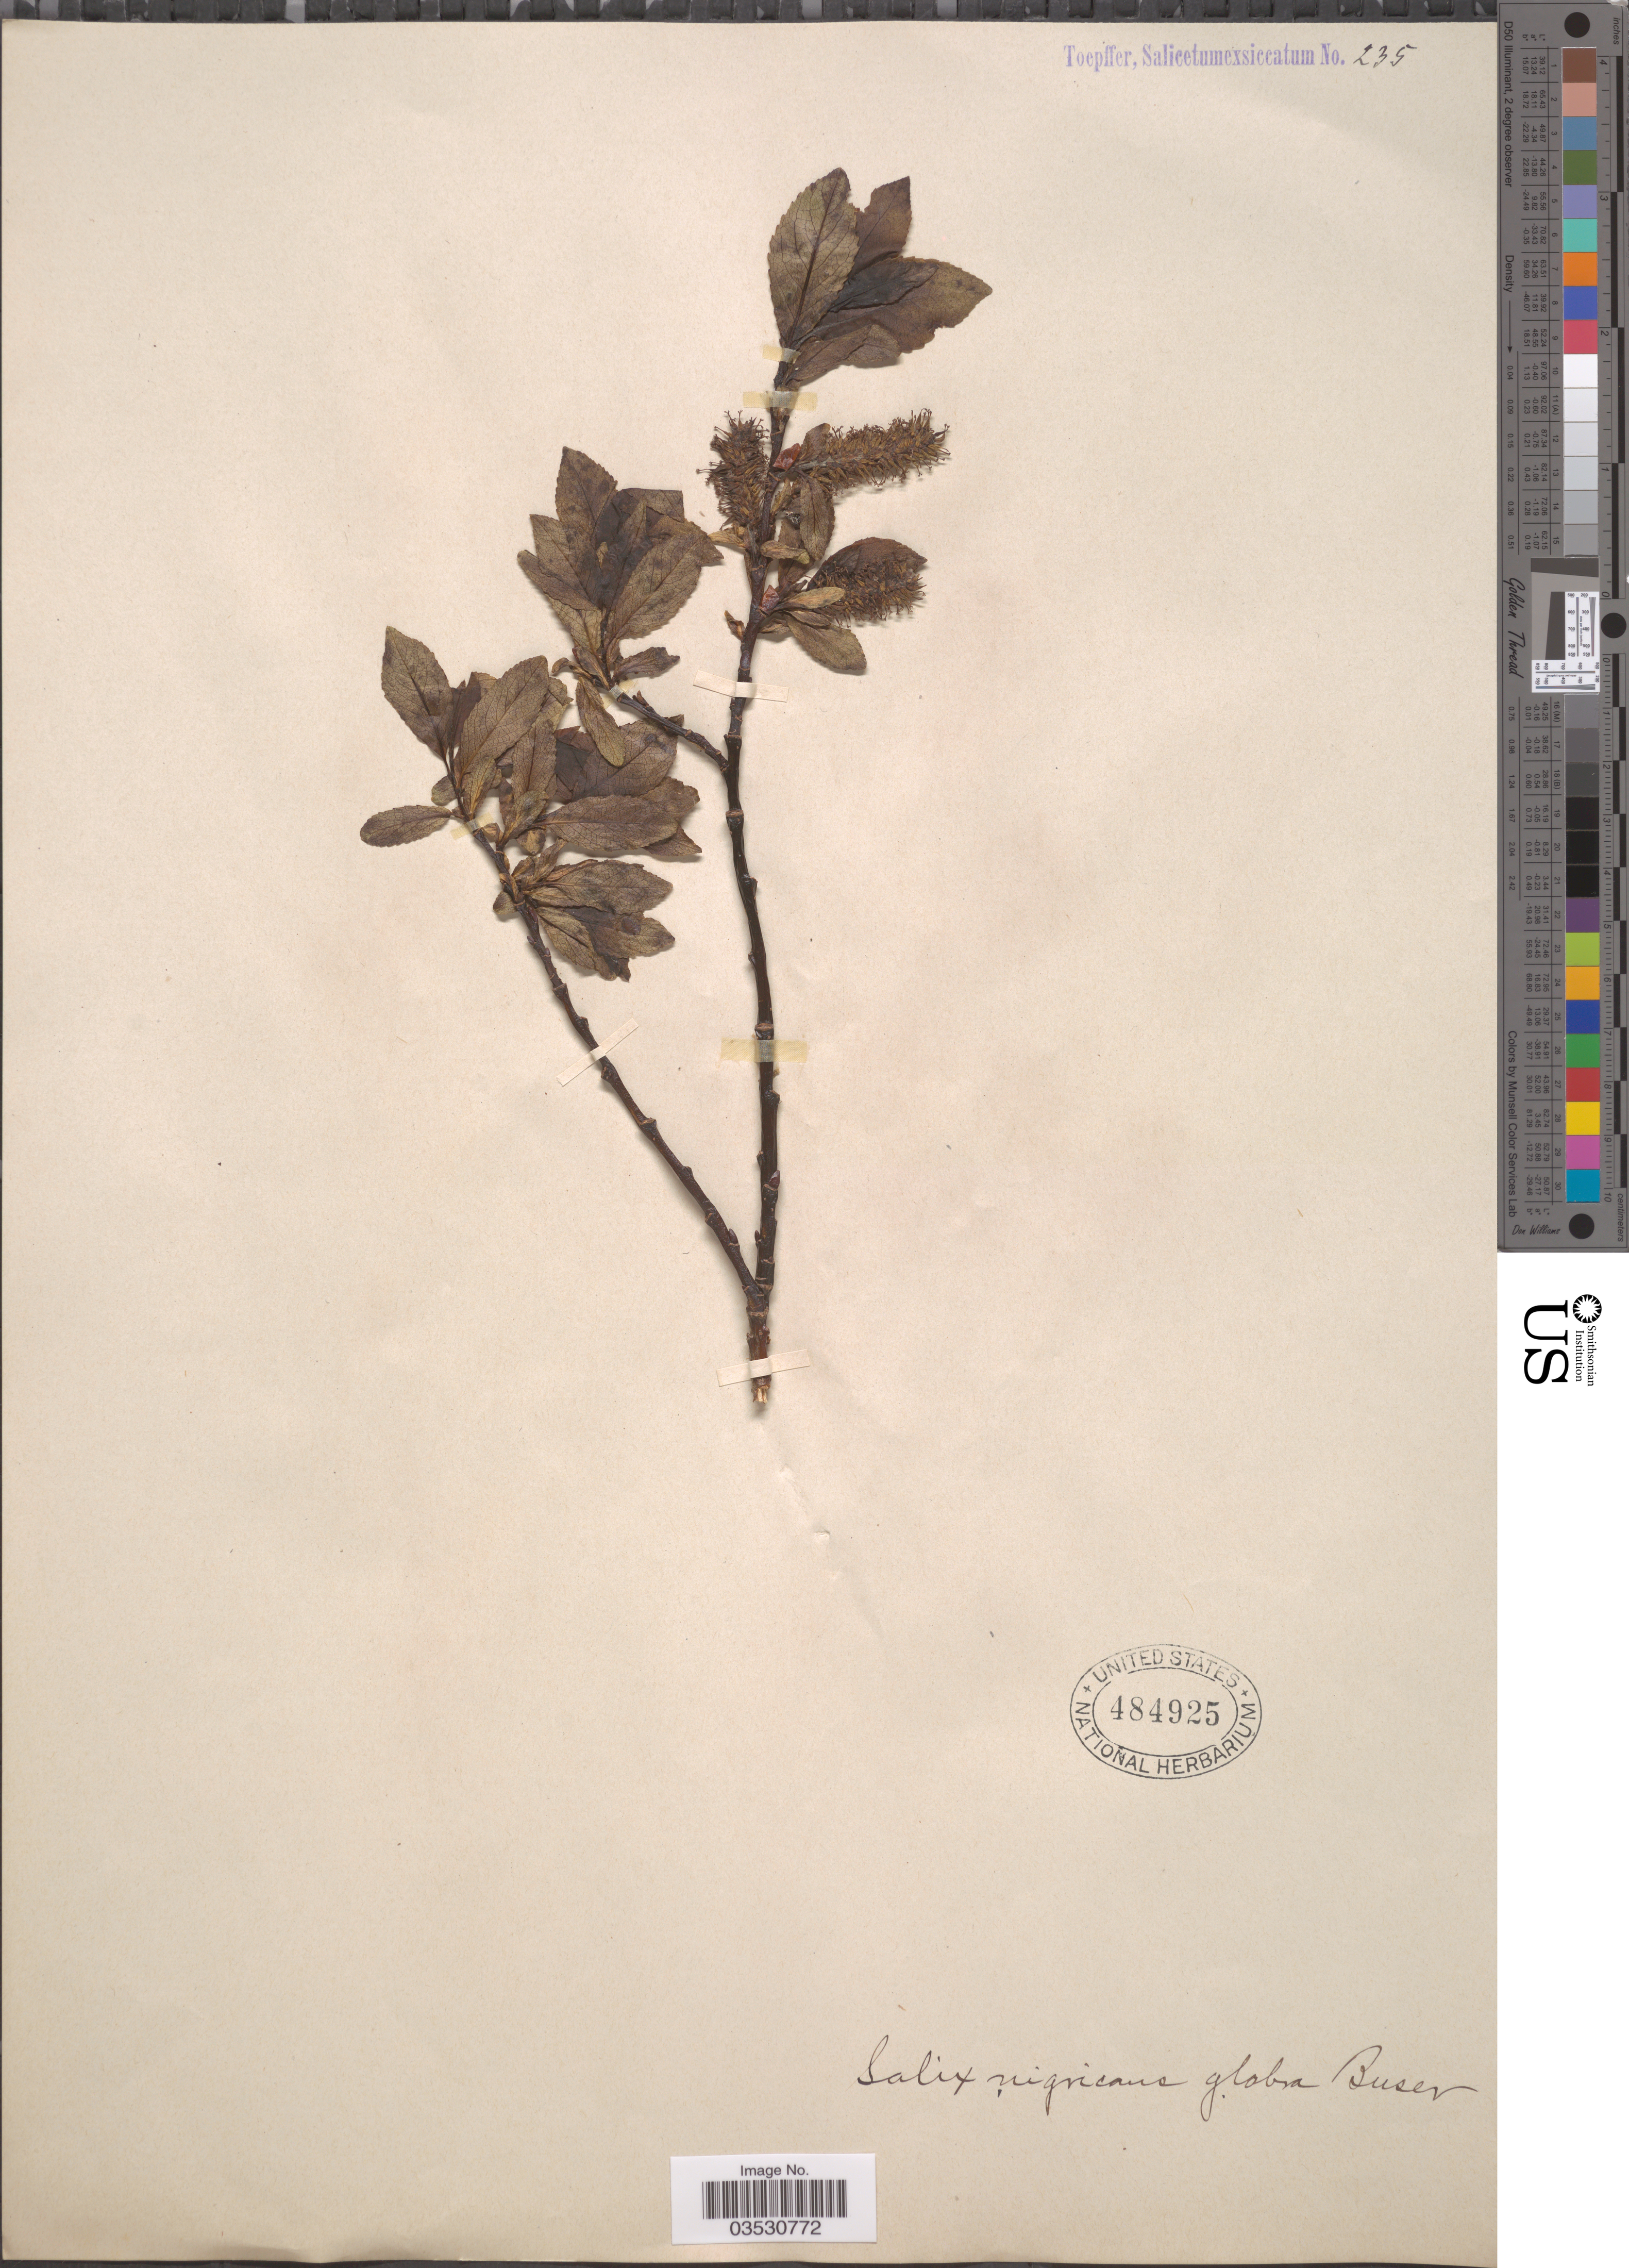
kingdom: Plantae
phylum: Tracheophyta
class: Magnoliopsida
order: Malpighiales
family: Salicaceae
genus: Salix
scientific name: Salix nigricans var. glabra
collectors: A. Toepffer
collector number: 235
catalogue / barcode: US 484925